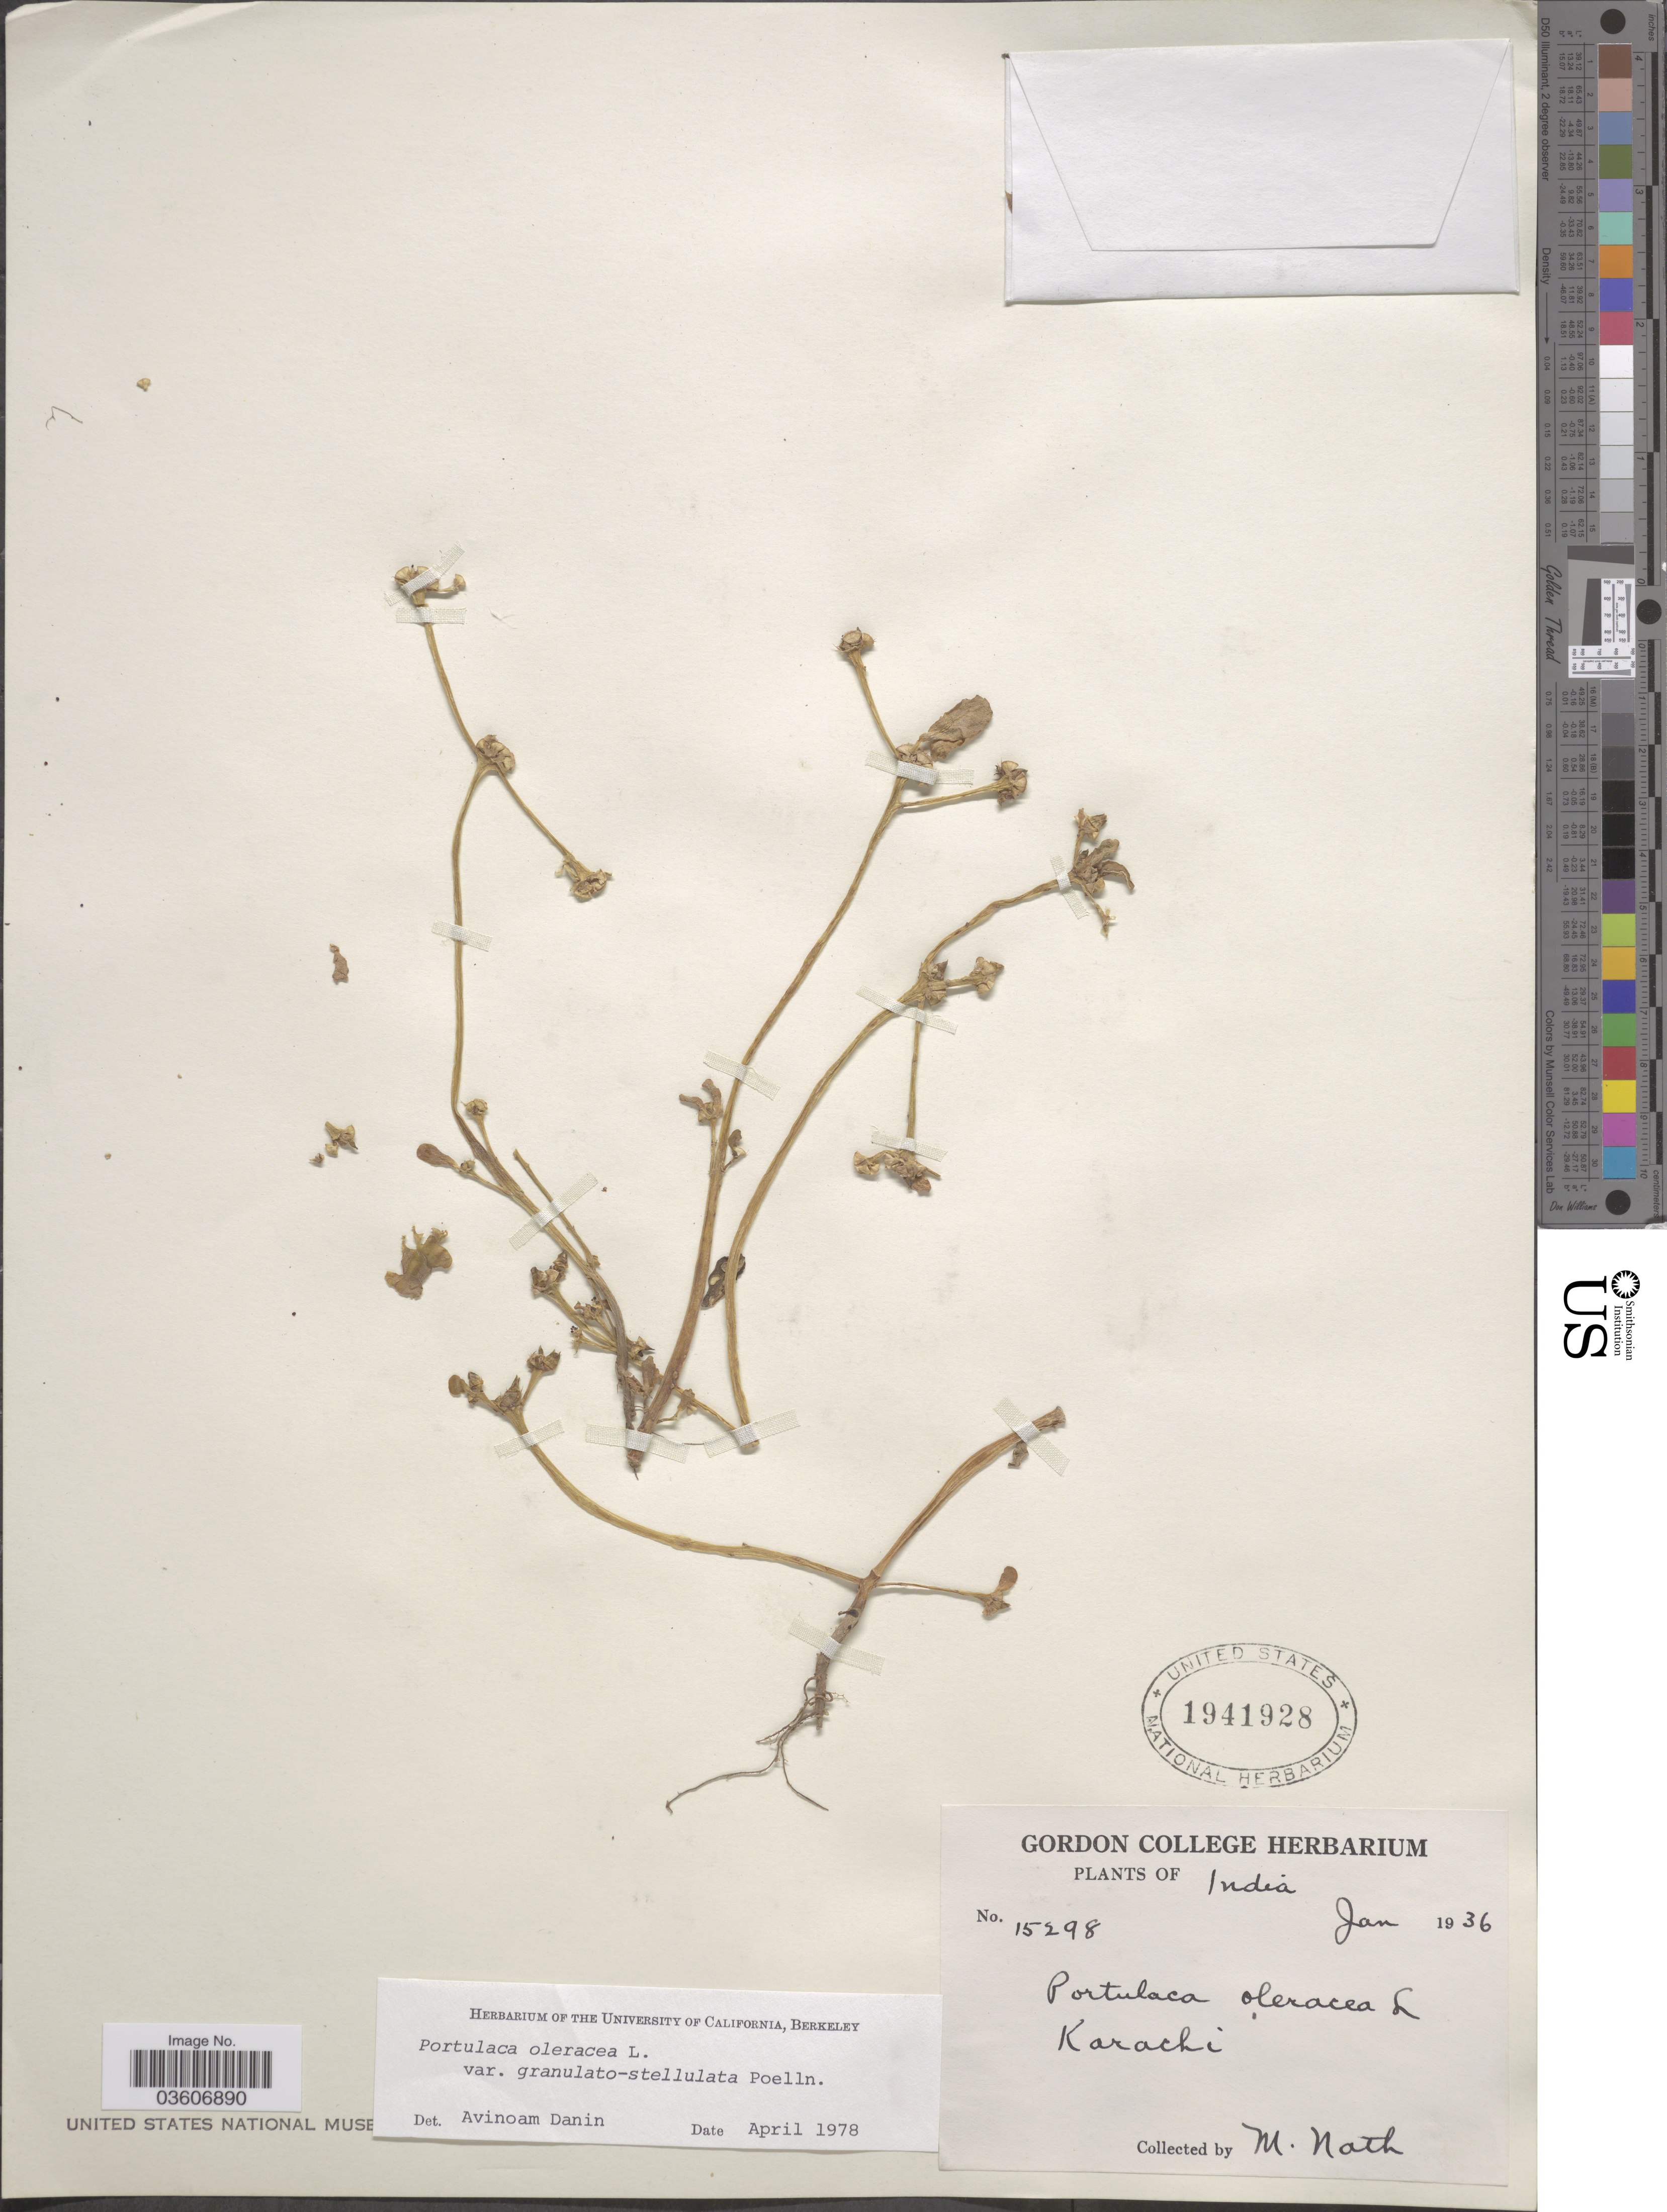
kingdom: Plantae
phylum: Tracheophyta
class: Magnoliopsida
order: Caryophyllales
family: Portulacaceae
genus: Portulaca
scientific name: Portulaca oleracea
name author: L.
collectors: M. Nath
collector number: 15298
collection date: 1936-01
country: Pakistan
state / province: Sindh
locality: Karachi.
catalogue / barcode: US 1941928